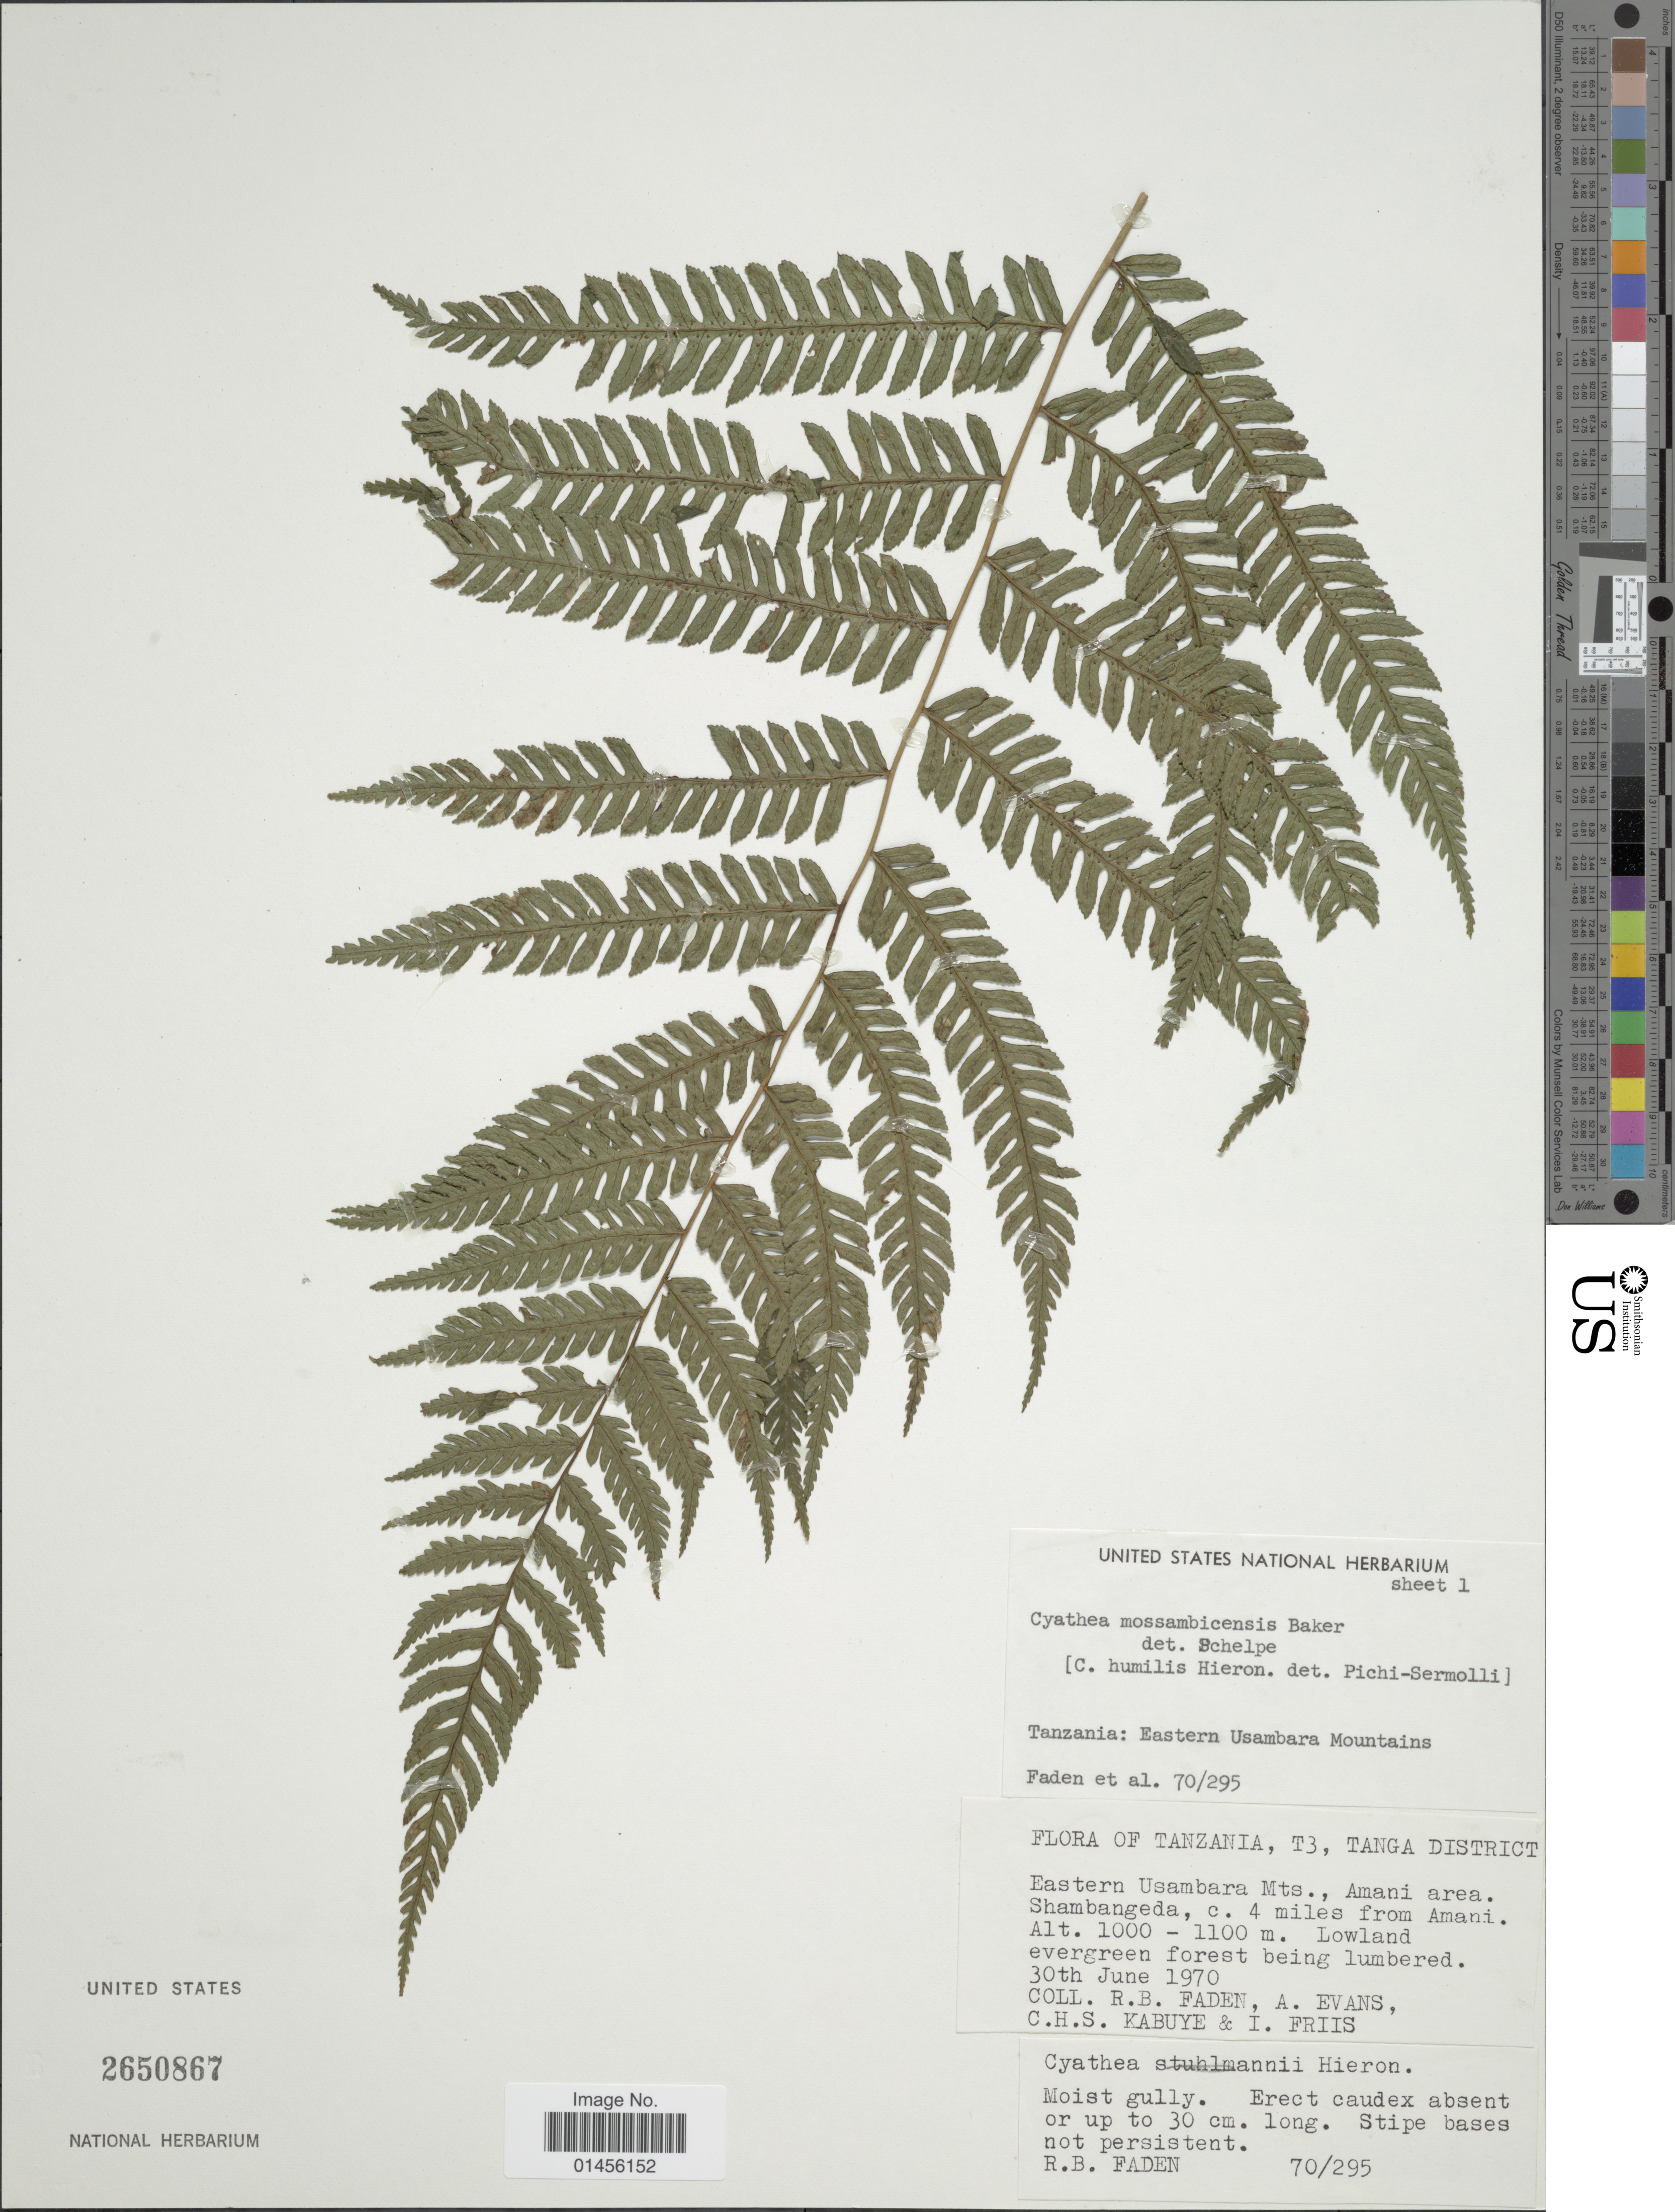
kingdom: Plantae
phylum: Tracheophyta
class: Polypodiopsida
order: Cyatheales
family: Cyatheaceae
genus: Alsophila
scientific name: Alsophila mossambicensis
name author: (Baker) R.M. Tryon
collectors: R. B. Faden, A. Evans, C. Kabuye & I. Friis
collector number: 70/295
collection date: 1970-06-30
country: Tanzania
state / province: Tanga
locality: Tanga District, Eastern Usambara Mts., Amani area. Shambangeda, c. 4 miles from Amani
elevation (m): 1000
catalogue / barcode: US 2650867